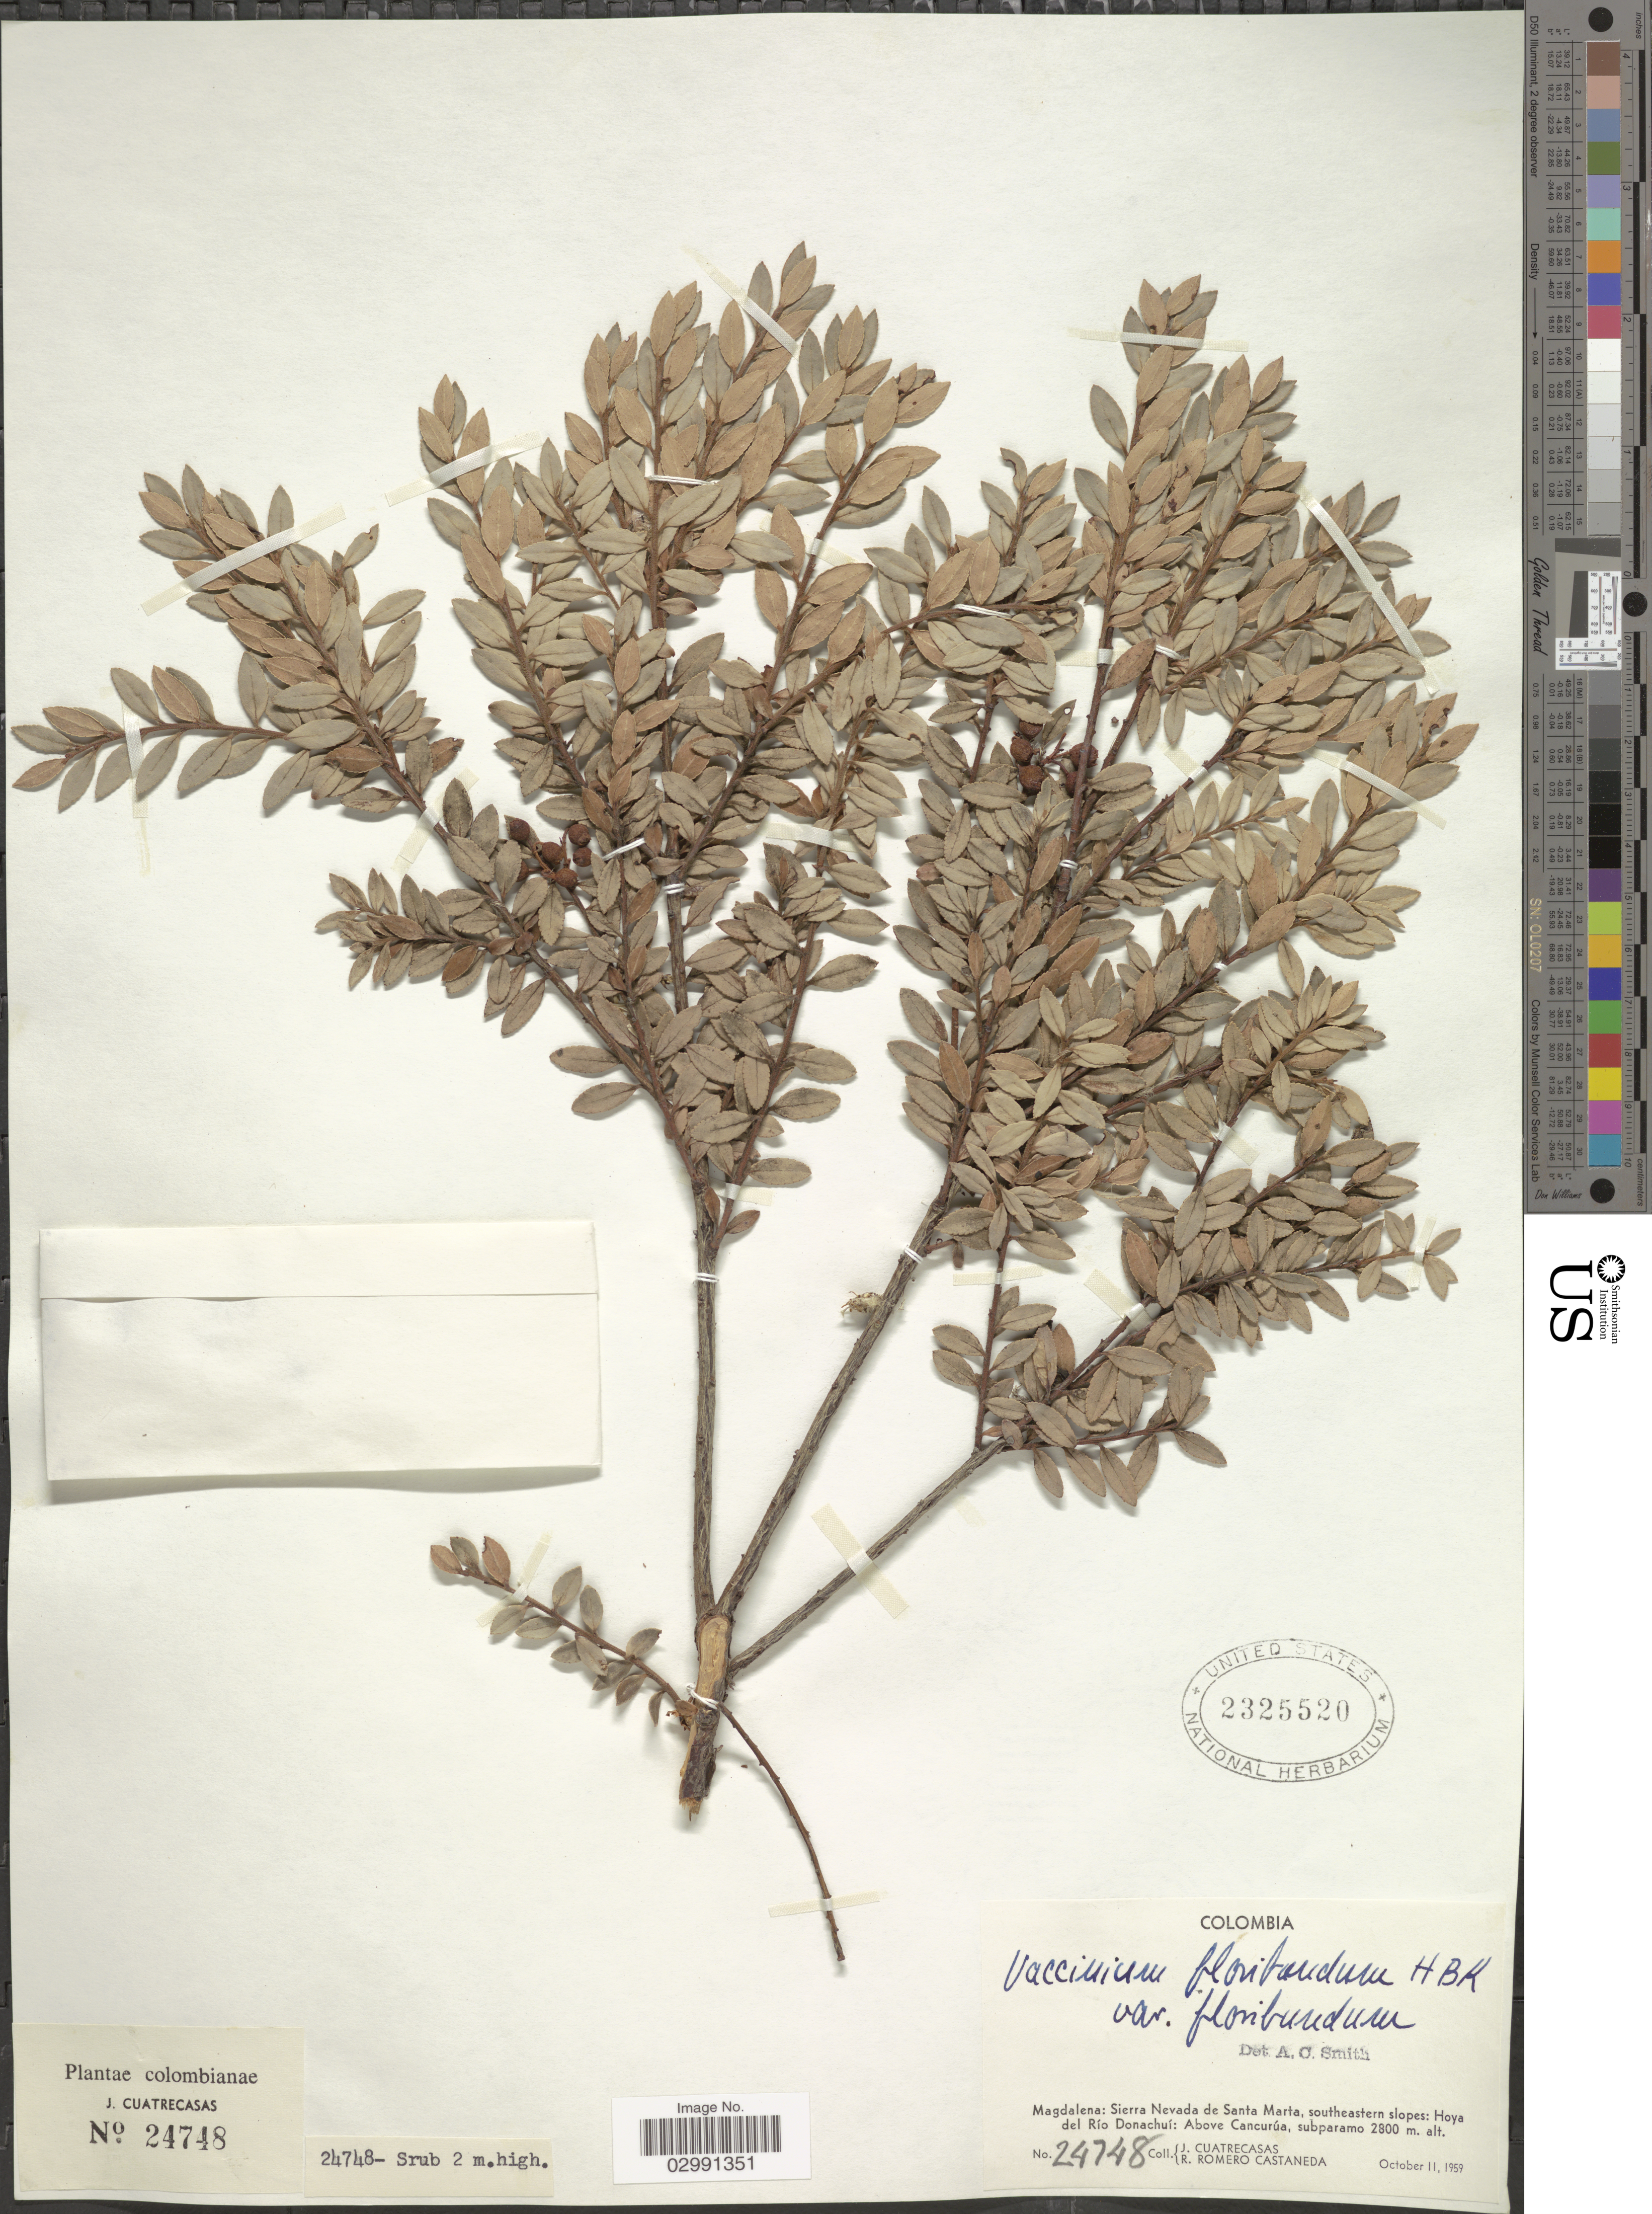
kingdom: Plantae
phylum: Tracheophyta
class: Magnoliopsida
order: Ericales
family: Ericaceae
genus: Vaccinium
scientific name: Vaccinium floribundum var. floribundum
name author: Kunth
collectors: J. Cuatrecasas & R. Romero Castañeda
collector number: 24748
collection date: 1959-10-11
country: Colombia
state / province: Magdalena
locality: Sierra Nevada de Santa Marta, southeastern slopes: Hoya del Río Donachuí: Above Cancurúa, subparamo.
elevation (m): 2800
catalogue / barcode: US 2325520